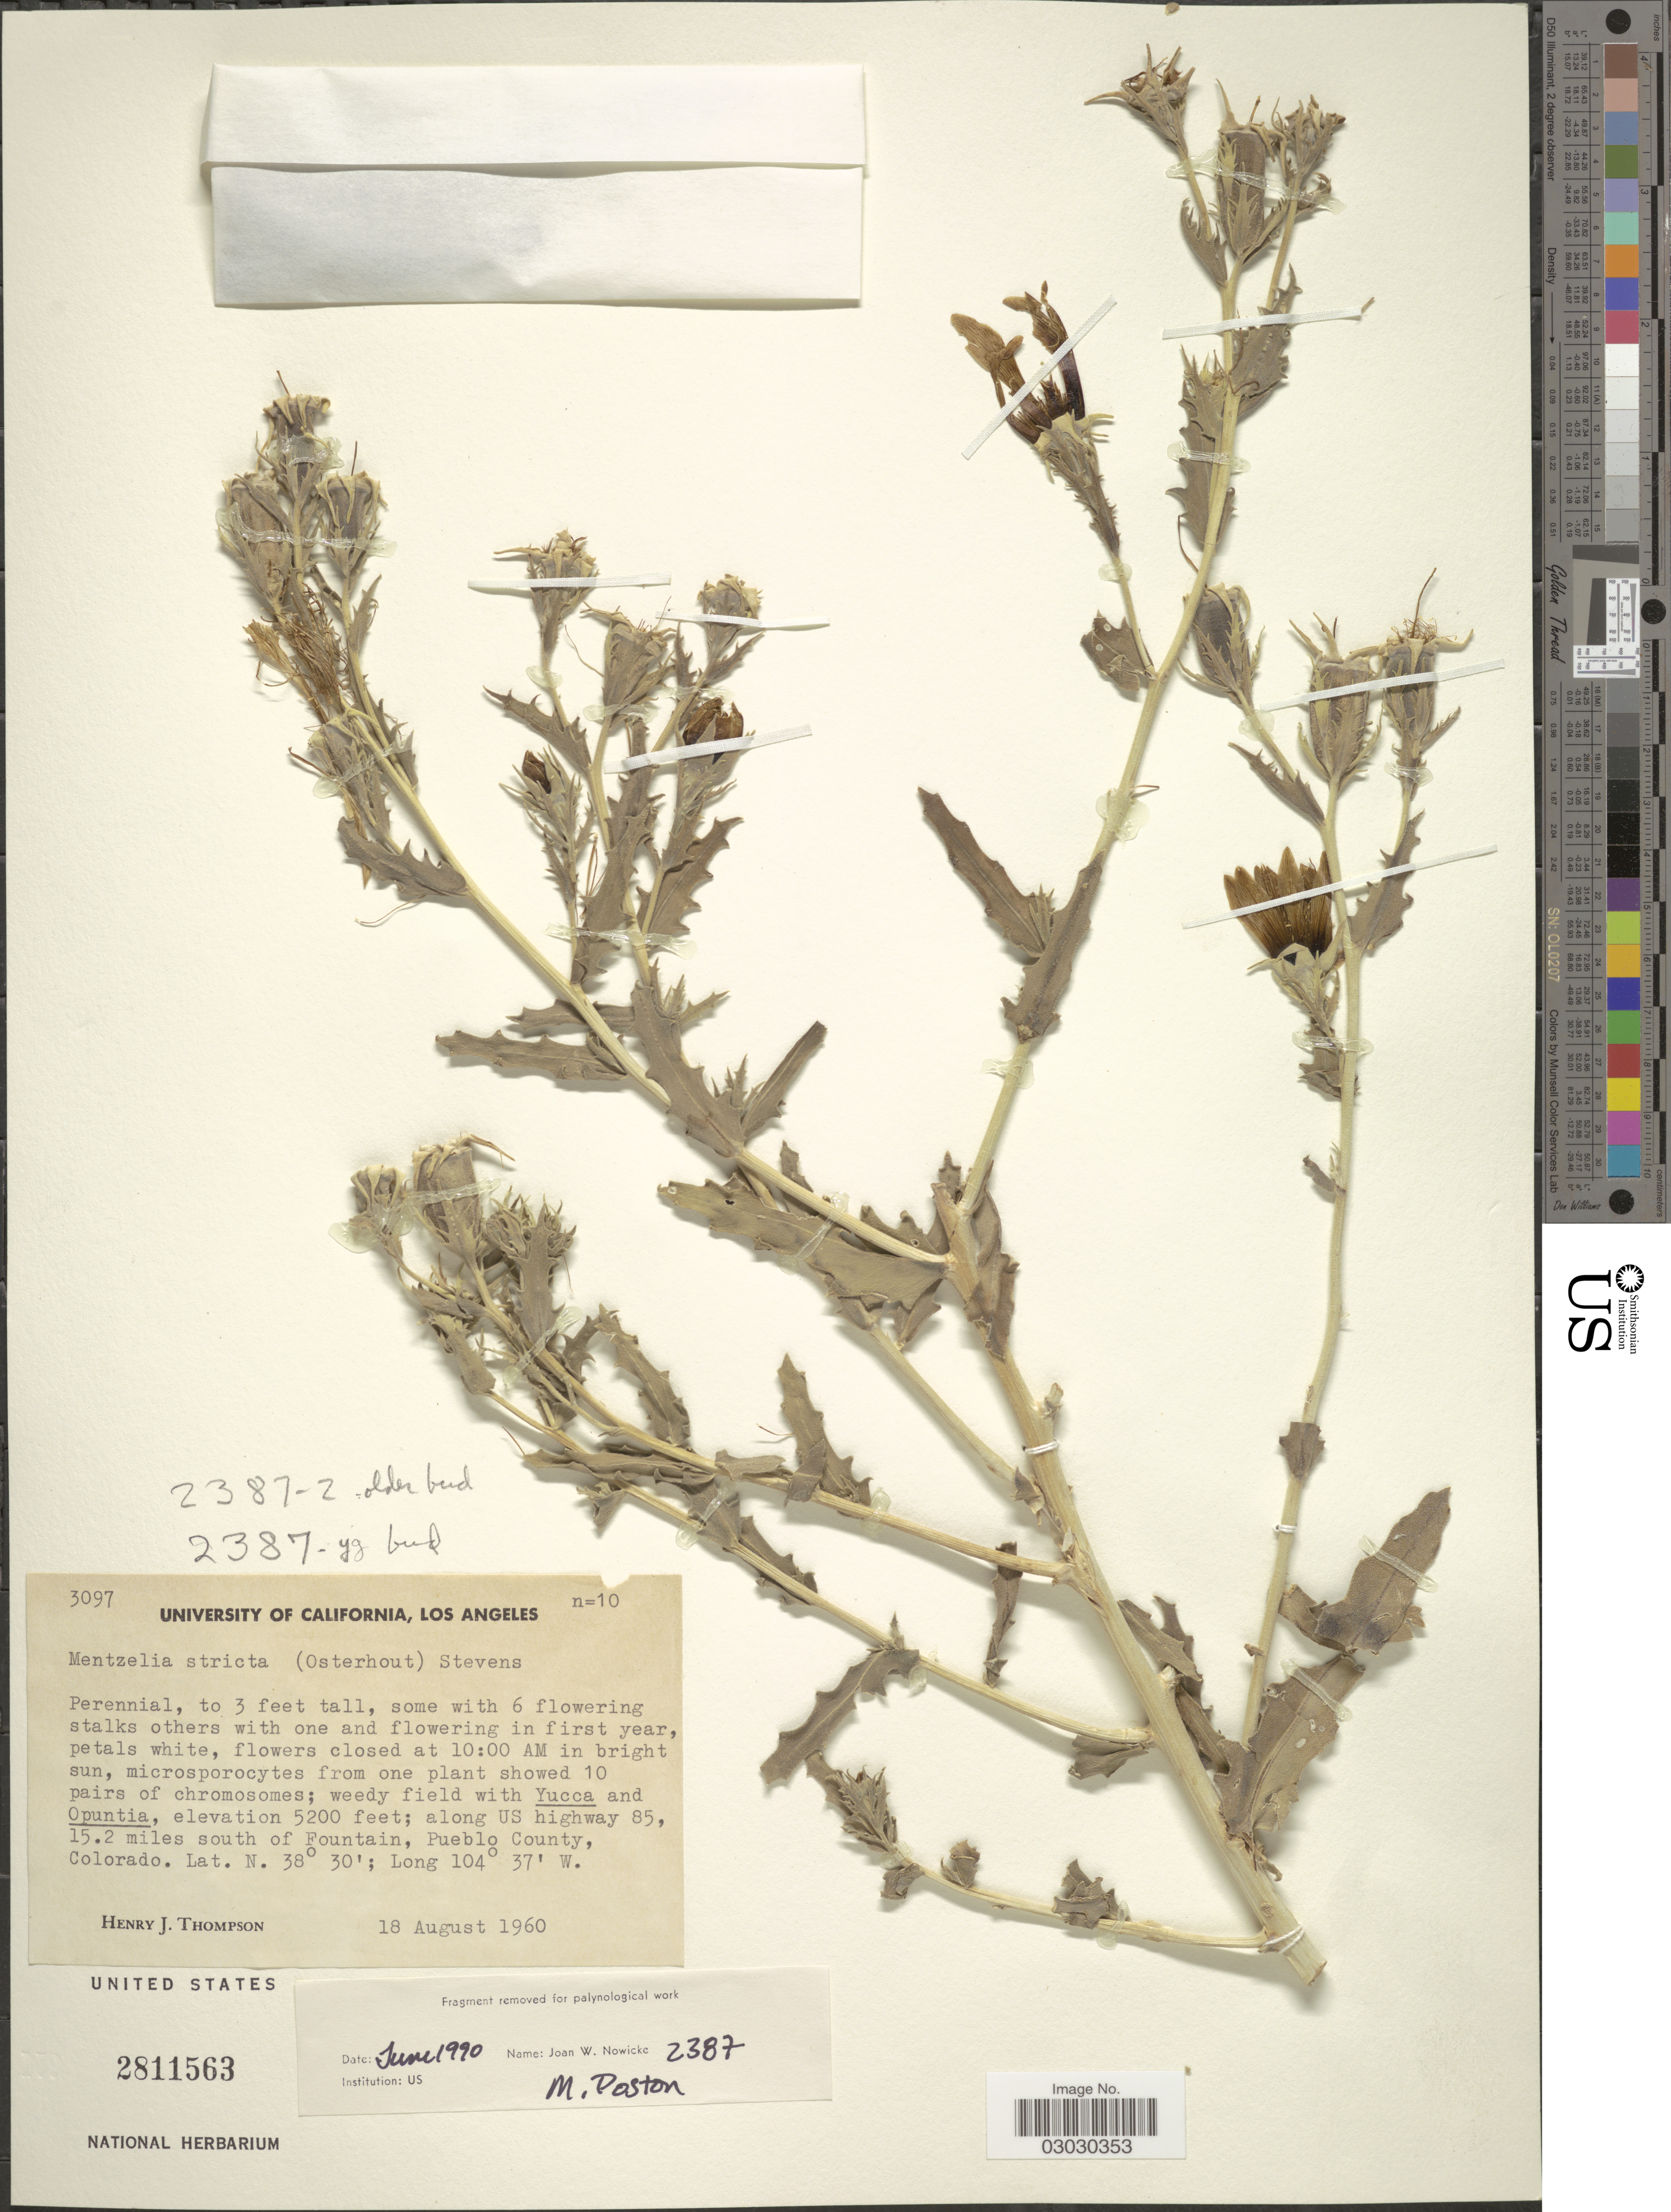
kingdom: Plantae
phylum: Tracheophyta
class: Magnoliopsida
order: Cornales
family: Loasaceae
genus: Mentzelia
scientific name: Mentzelia stricta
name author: (Osterh.) Stevens ex Jeffs & Little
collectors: H. J. Thompson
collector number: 3097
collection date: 1960-08-18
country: United States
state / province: Colorado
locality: Along US highway 85, 15.2 miles south of Fountain, Pueblo County.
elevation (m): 1585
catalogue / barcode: US 2811563